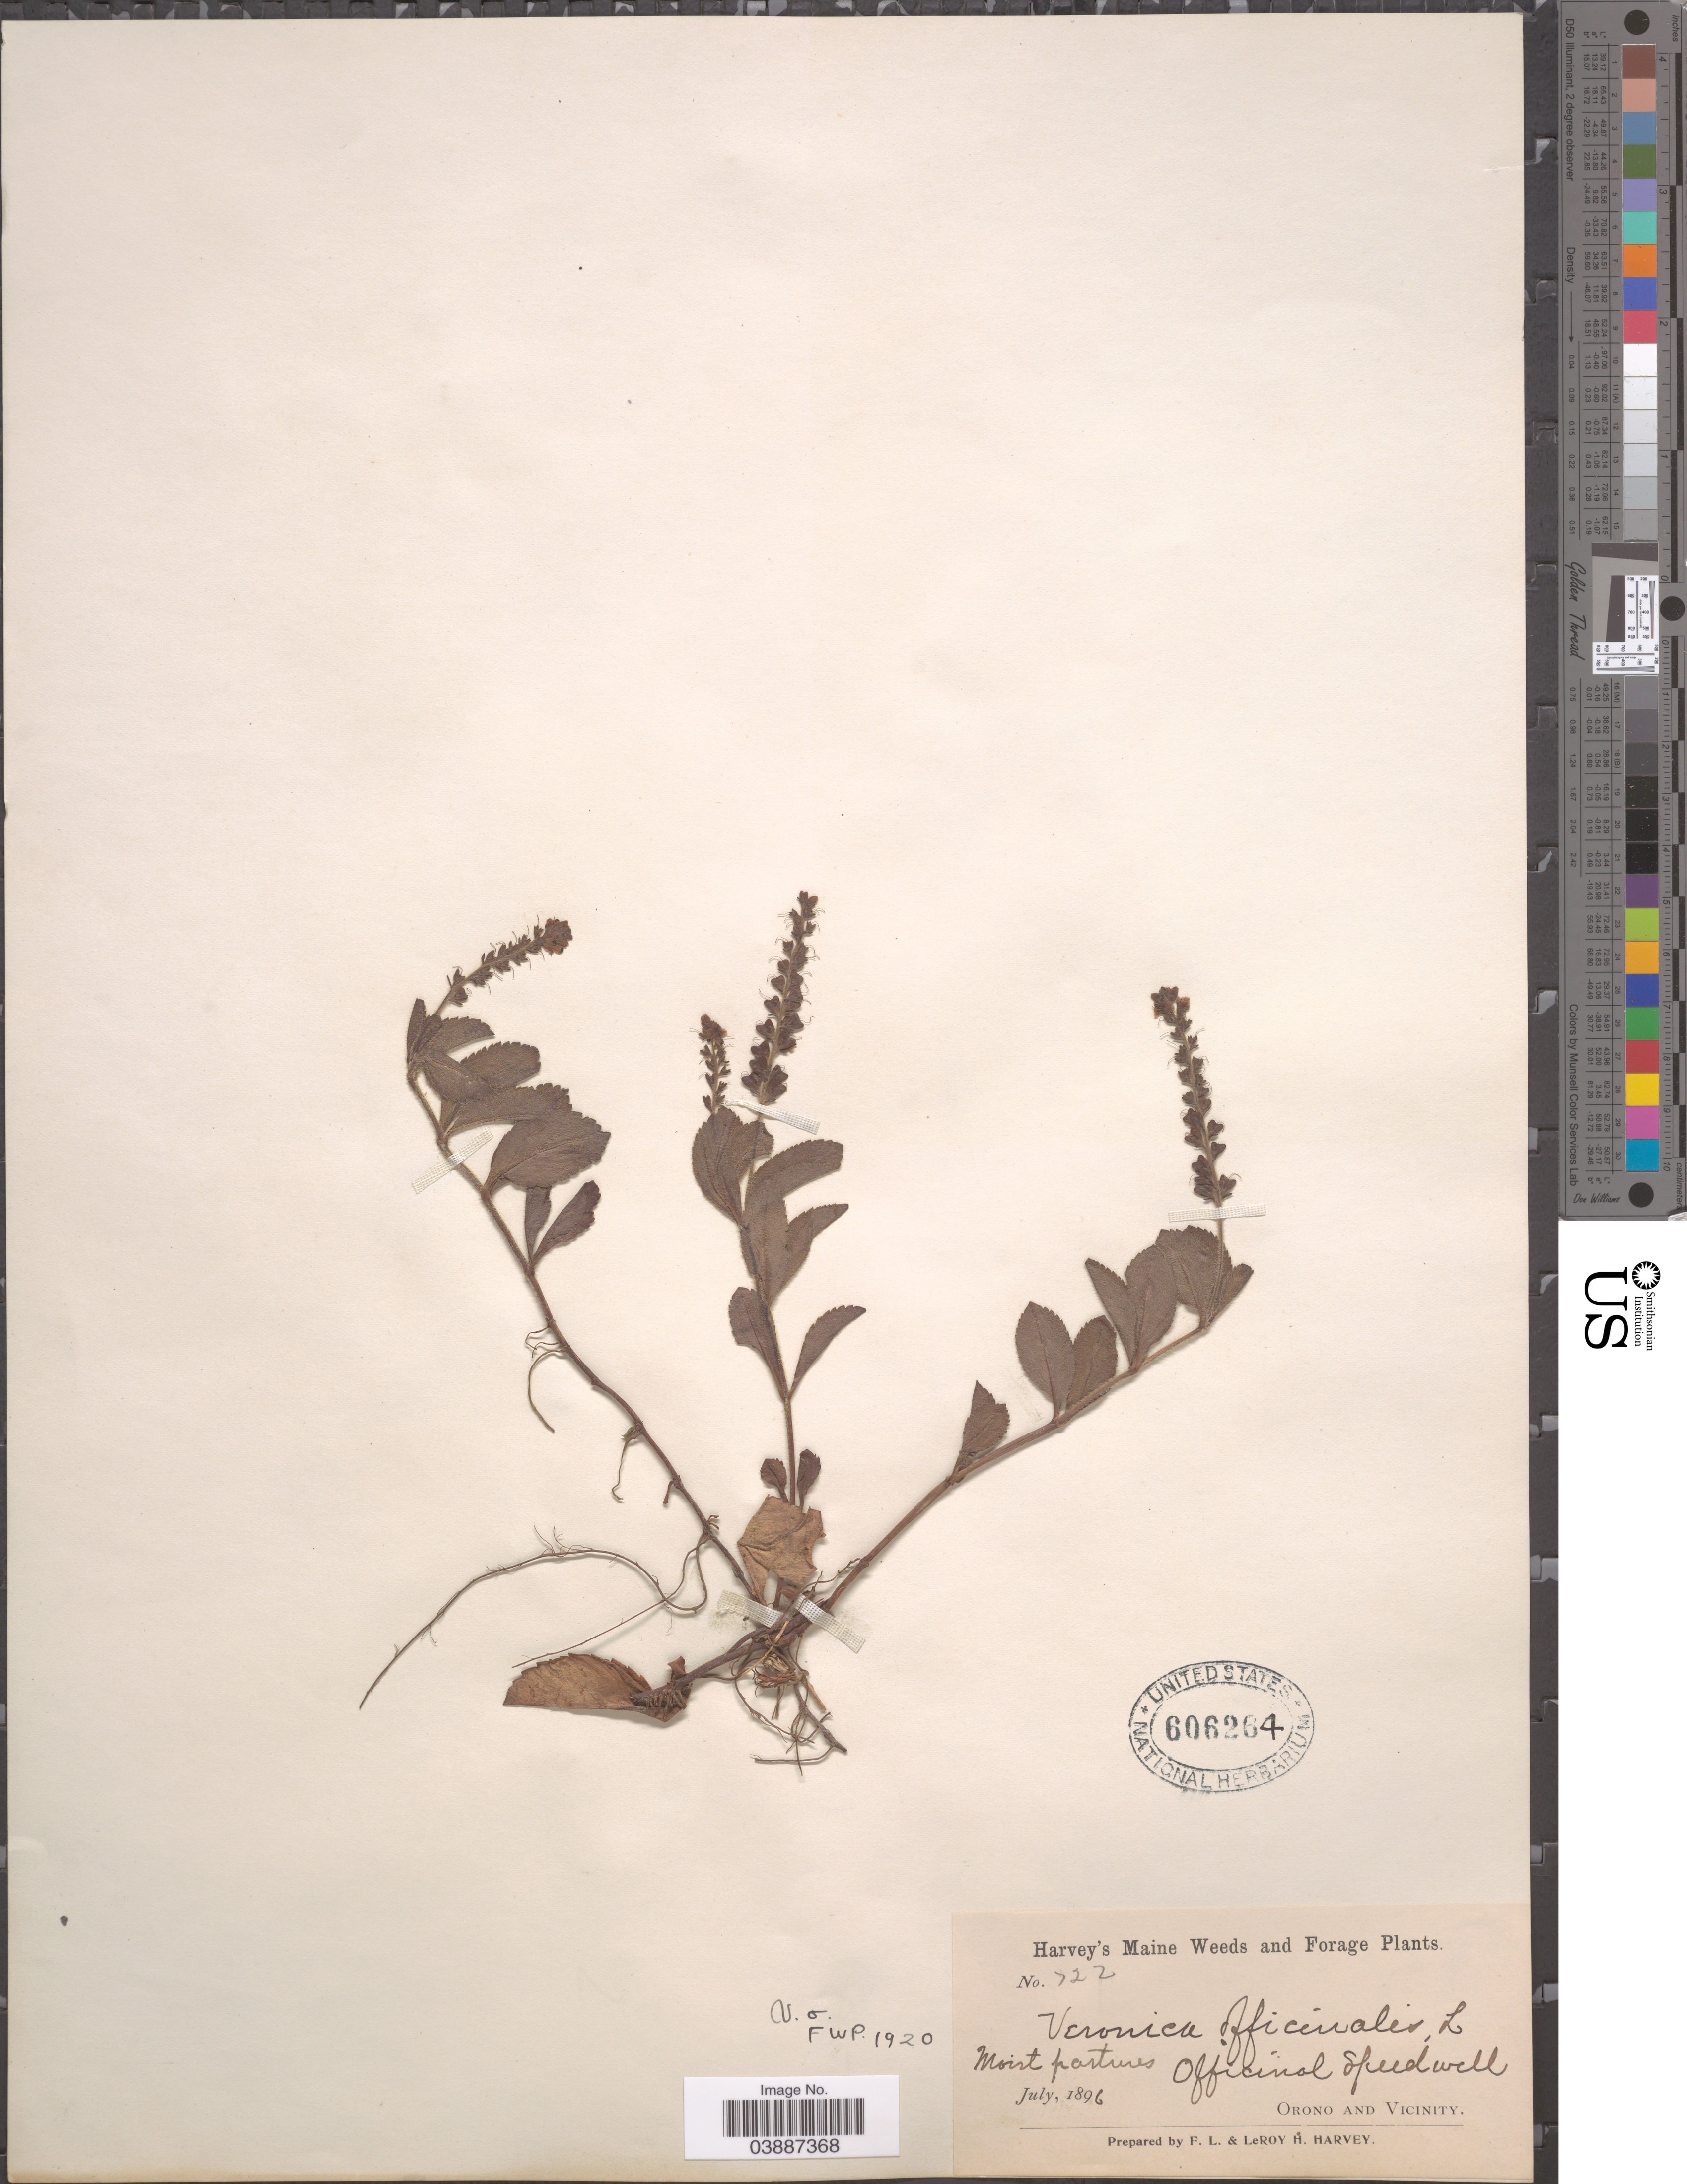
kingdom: Plantae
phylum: Tracheophyta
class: Magnoliopsida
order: Lamiales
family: Plantaginaceae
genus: Veronica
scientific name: Veronica officinalis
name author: L.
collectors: F. L. Harvey & L. H. Harvey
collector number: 722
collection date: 1896-07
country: United States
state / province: Maine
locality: Orono and Vicinity.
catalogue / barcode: US 606264